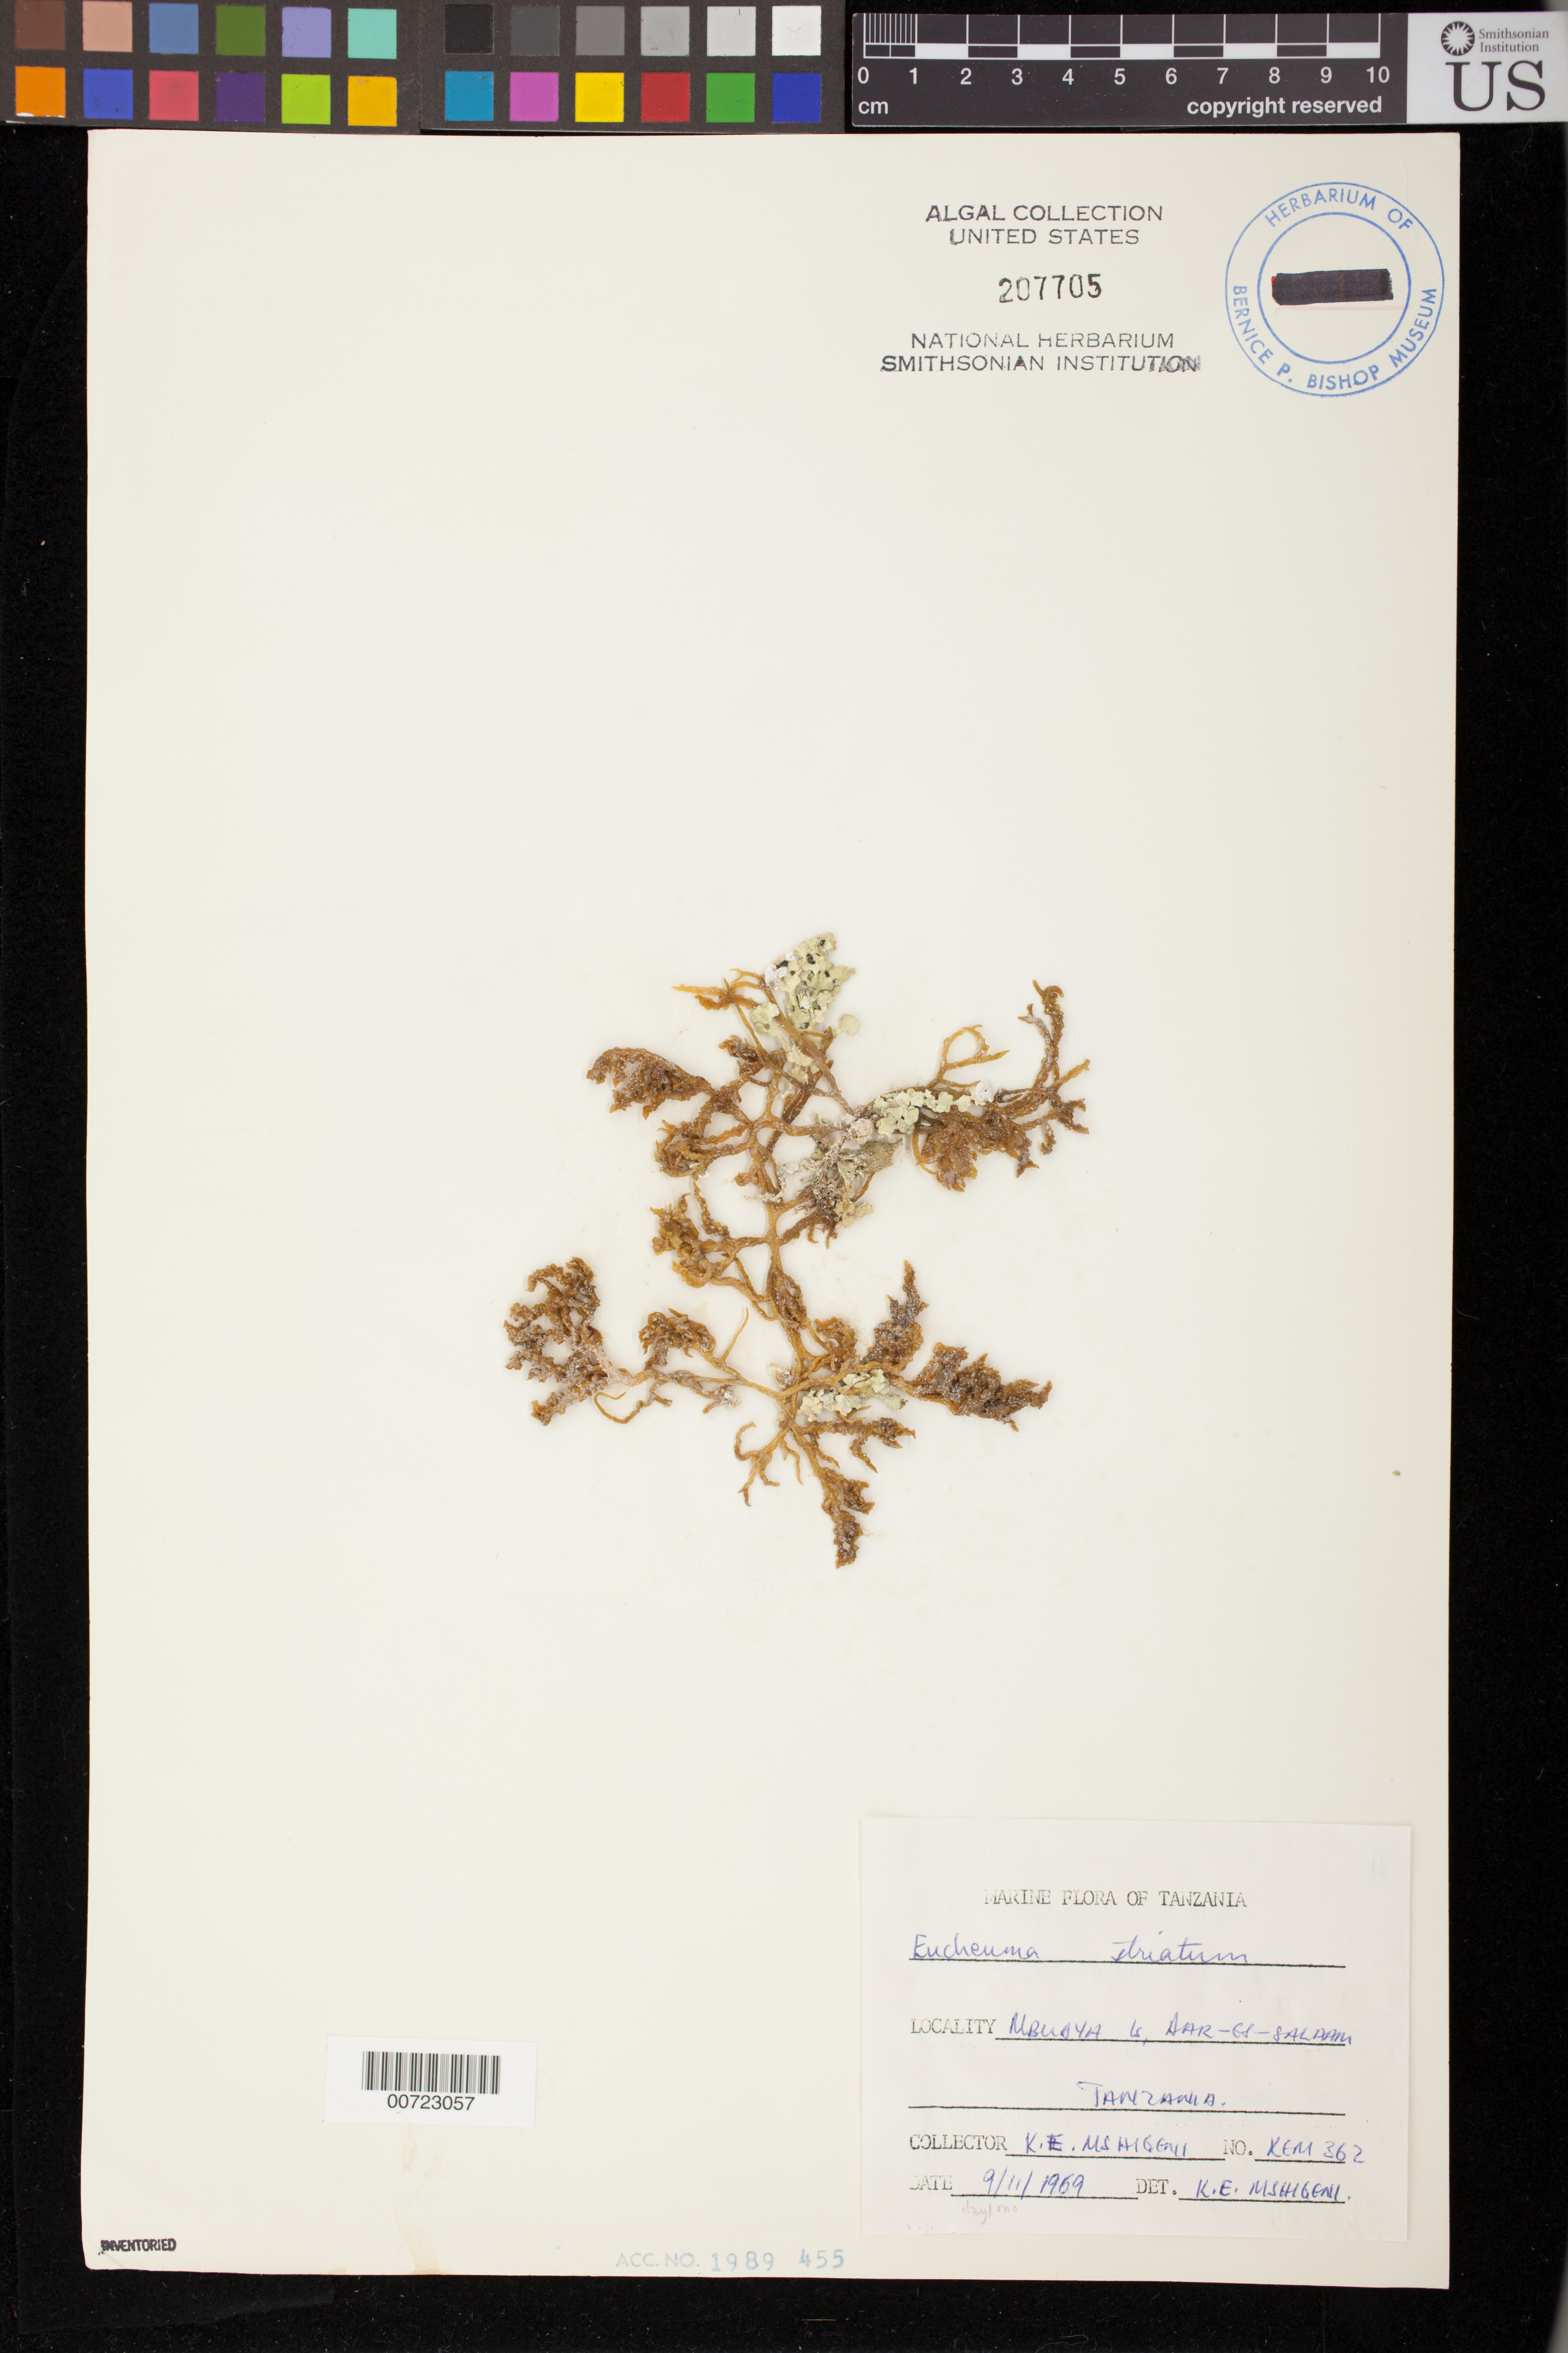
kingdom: Plantae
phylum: Rhodophyta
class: Florideophyceae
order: Gigartinales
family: Solieriaceae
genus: Kappaphycus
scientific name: Kappaphycus striatum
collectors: K. Mshigeni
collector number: KEM 362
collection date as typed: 09 Nov 1969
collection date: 1969-11-09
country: Tanzania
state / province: Dar es Salaam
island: Mbudya Island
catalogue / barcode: US 207705